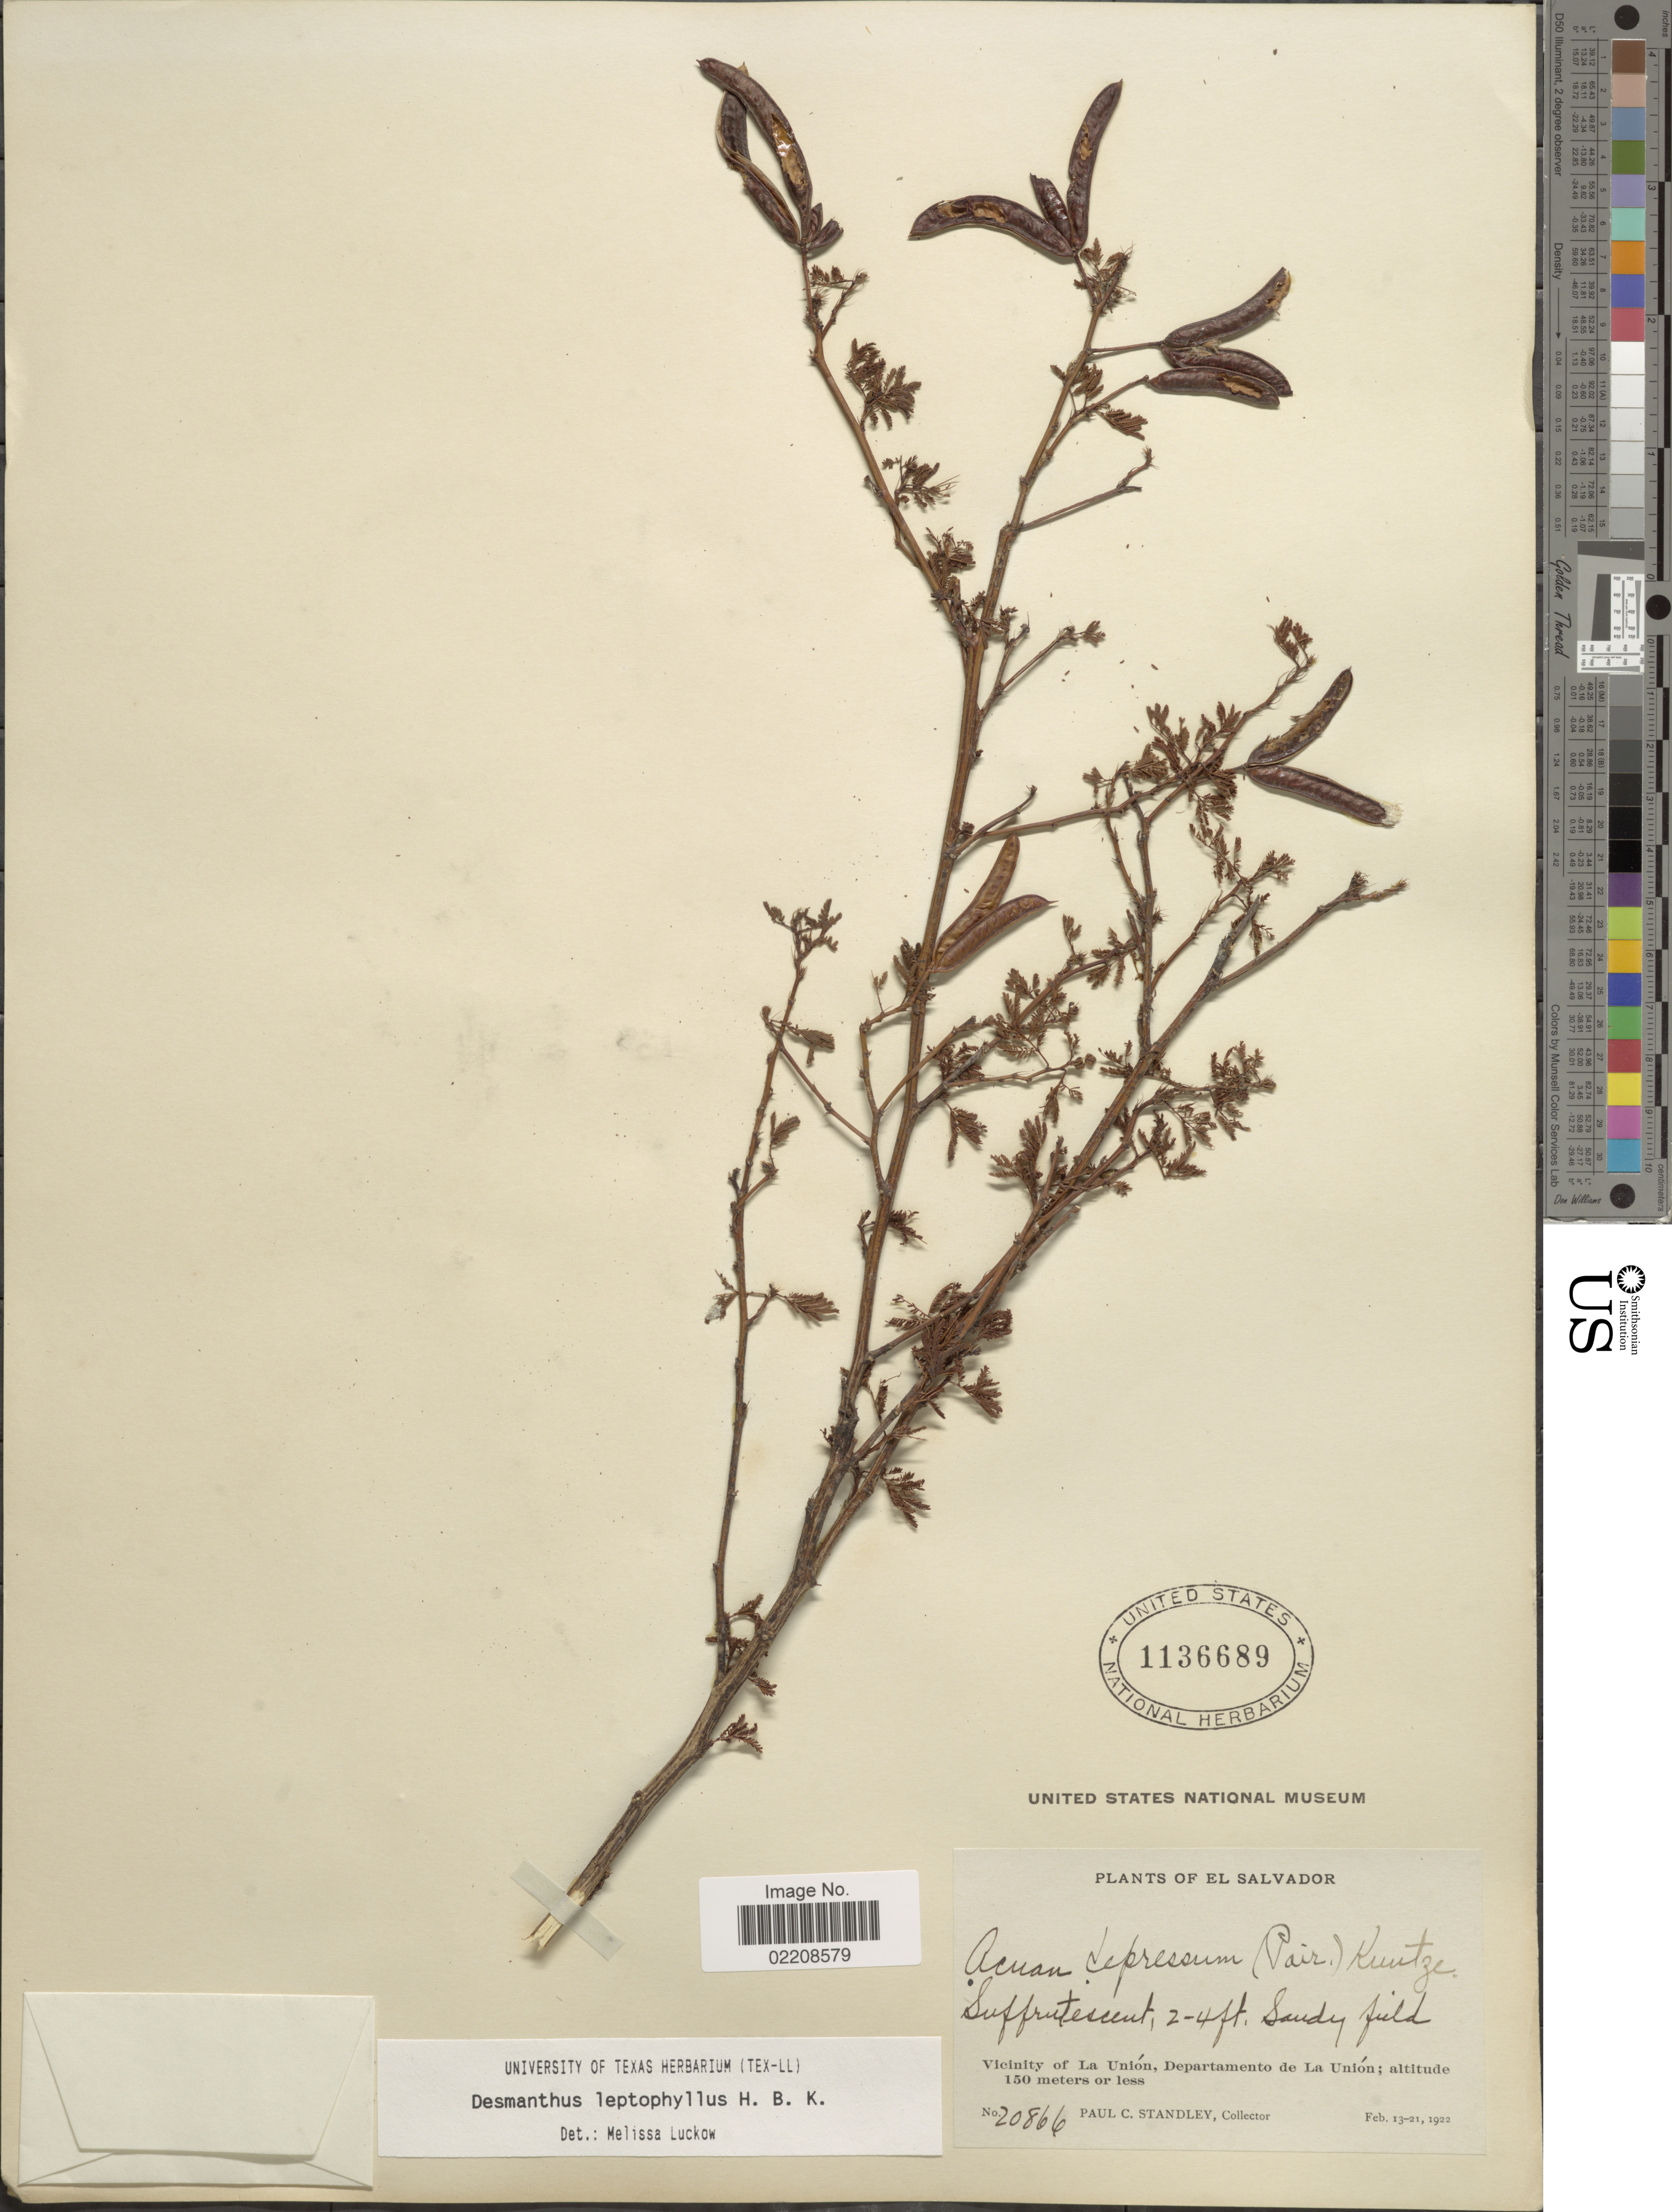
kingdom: Plantae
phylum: Tracheophyta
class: Magnoliopsida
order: Fabales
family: Fabaceae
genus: Desmanthus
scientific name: Desmanthus leptophyllus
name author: Kunth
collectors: P. C. Standley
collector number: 20866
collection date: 1922-02-13/1922-02-21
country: El Salvador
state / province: La Union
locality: Vicinity of La Unión, Departamento de La Unión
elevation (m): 150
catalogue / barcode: US 1136689